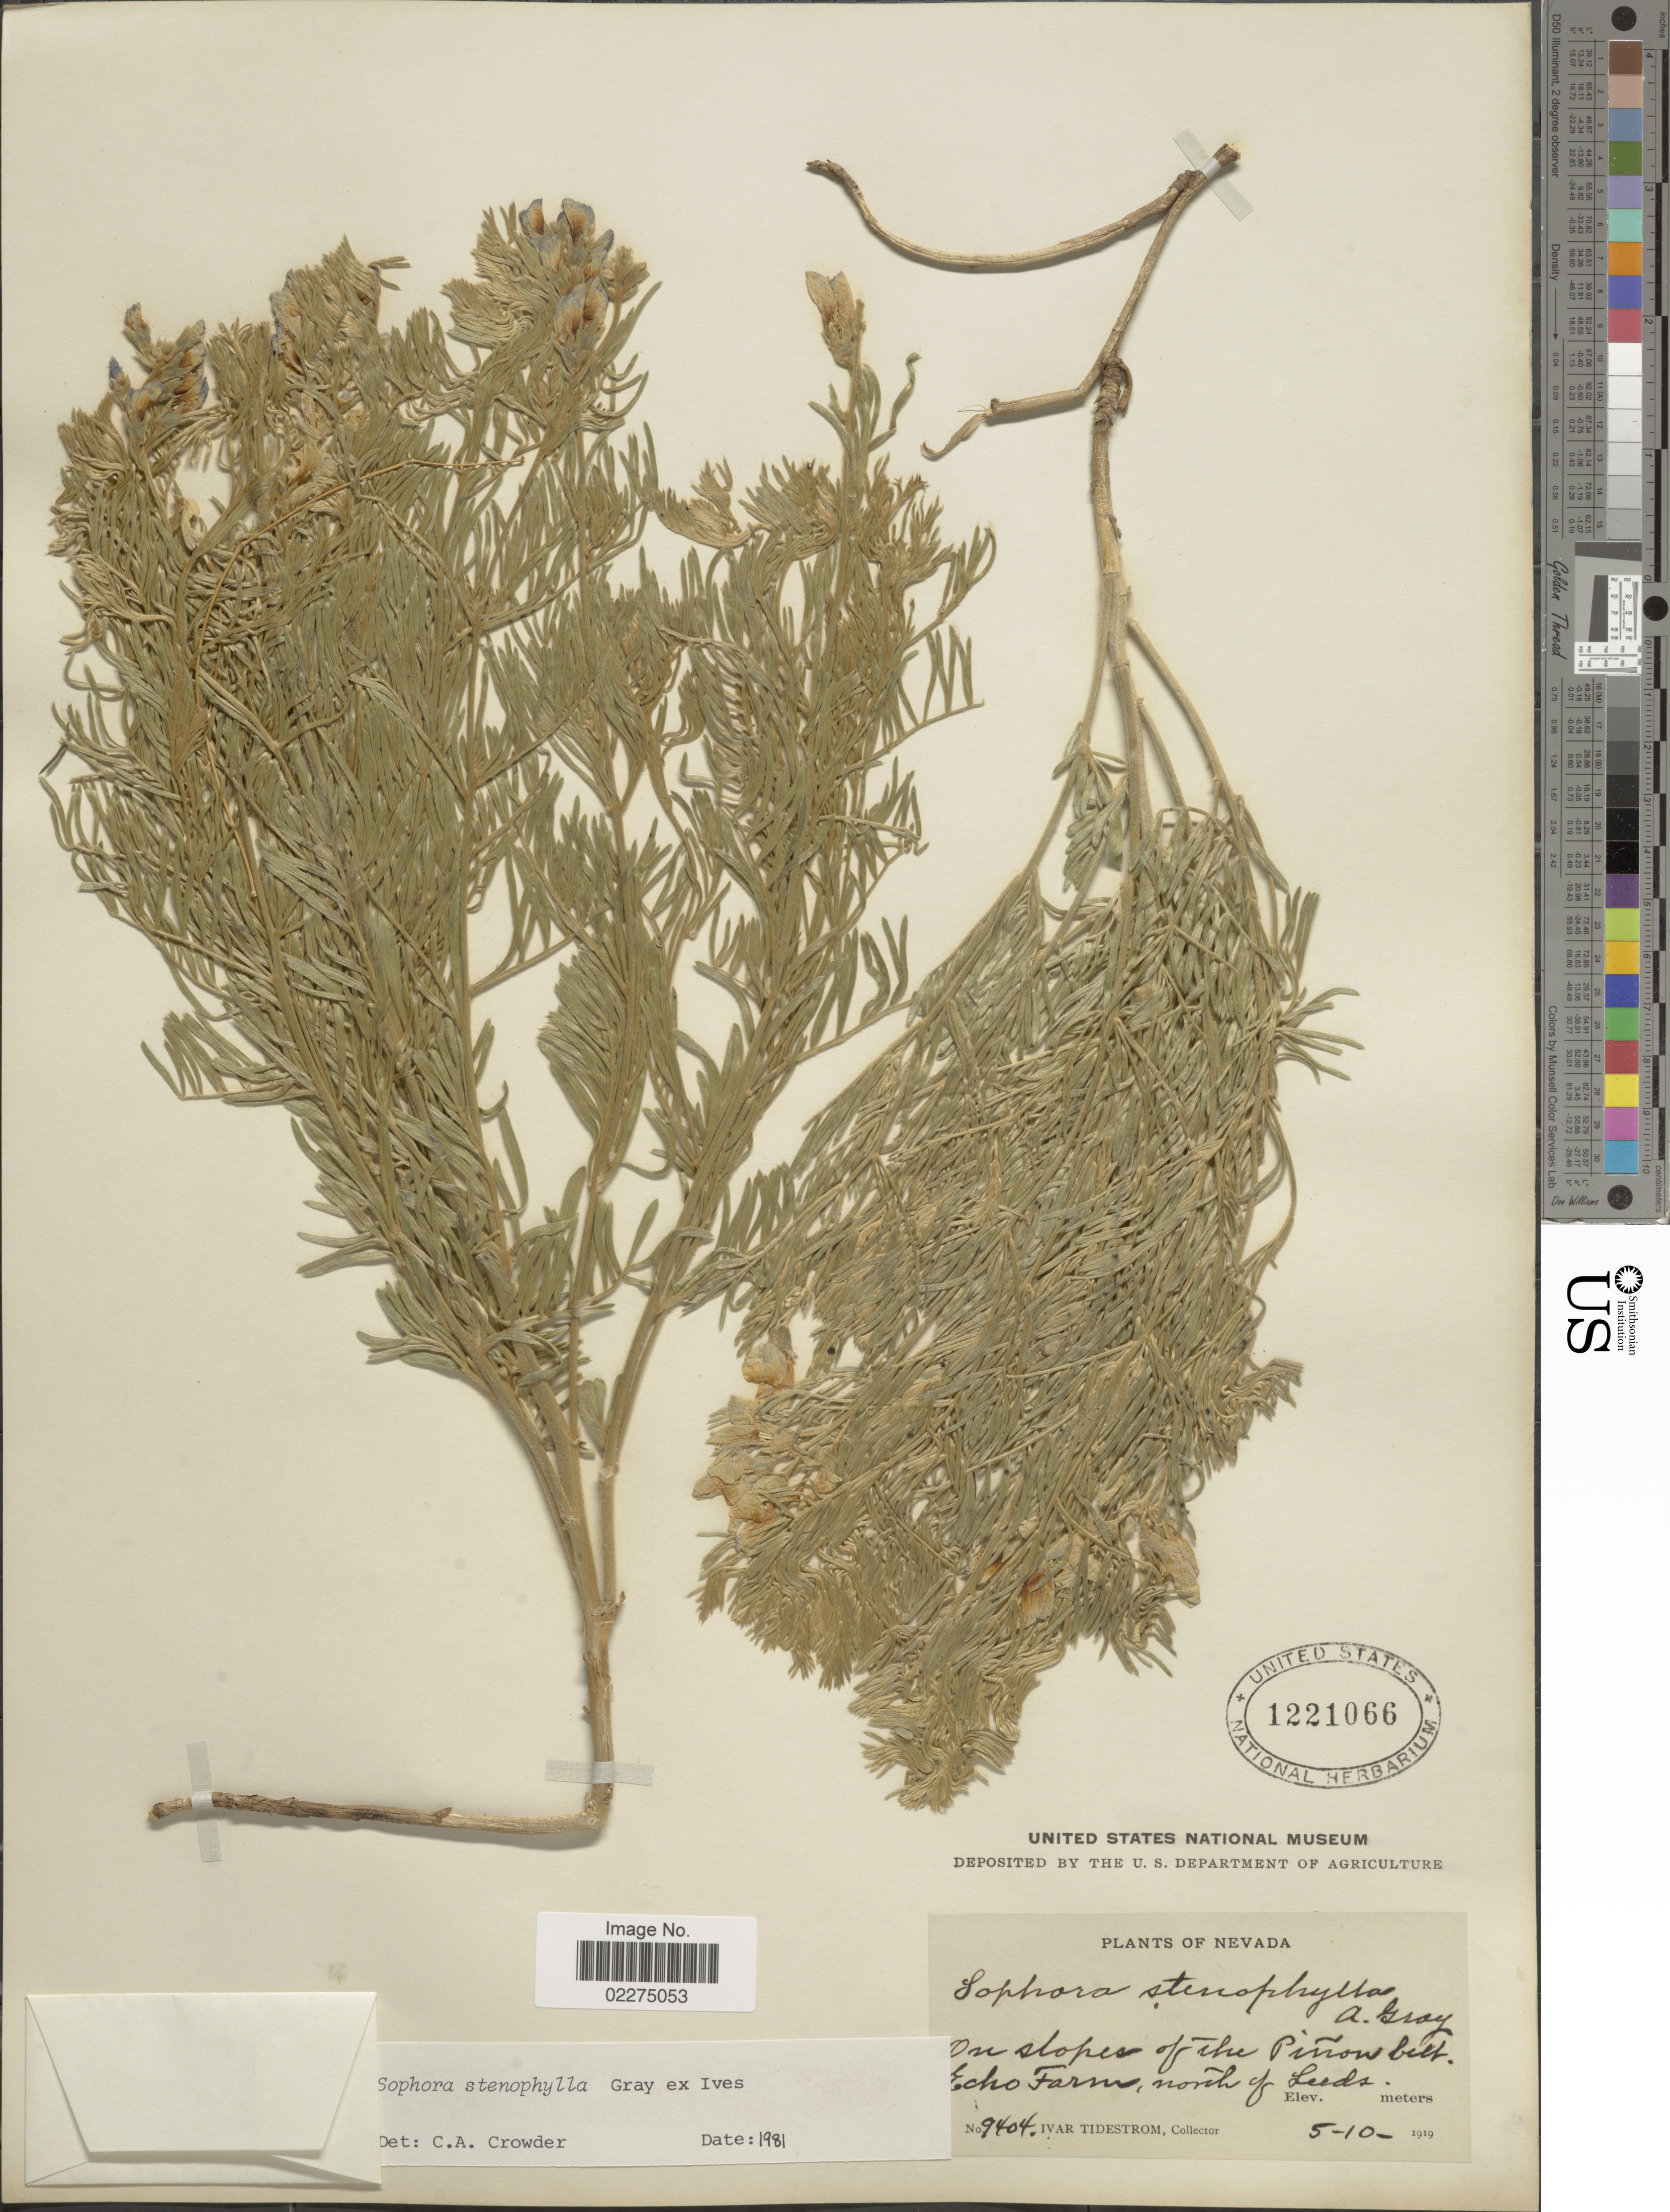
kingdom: Plantae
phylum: Tracheophyta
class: Magnoliopsida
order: Fabales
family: Fabaceae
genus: Sophora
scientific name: Sophora stenophylla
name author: A. Gray in Ives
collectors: I. F. Tidestrom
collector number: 9404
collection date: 1919-05-10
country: United States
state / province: Nevada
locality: Piñow belt. Echo Farm, north of Leeds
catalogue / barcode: US 1221066